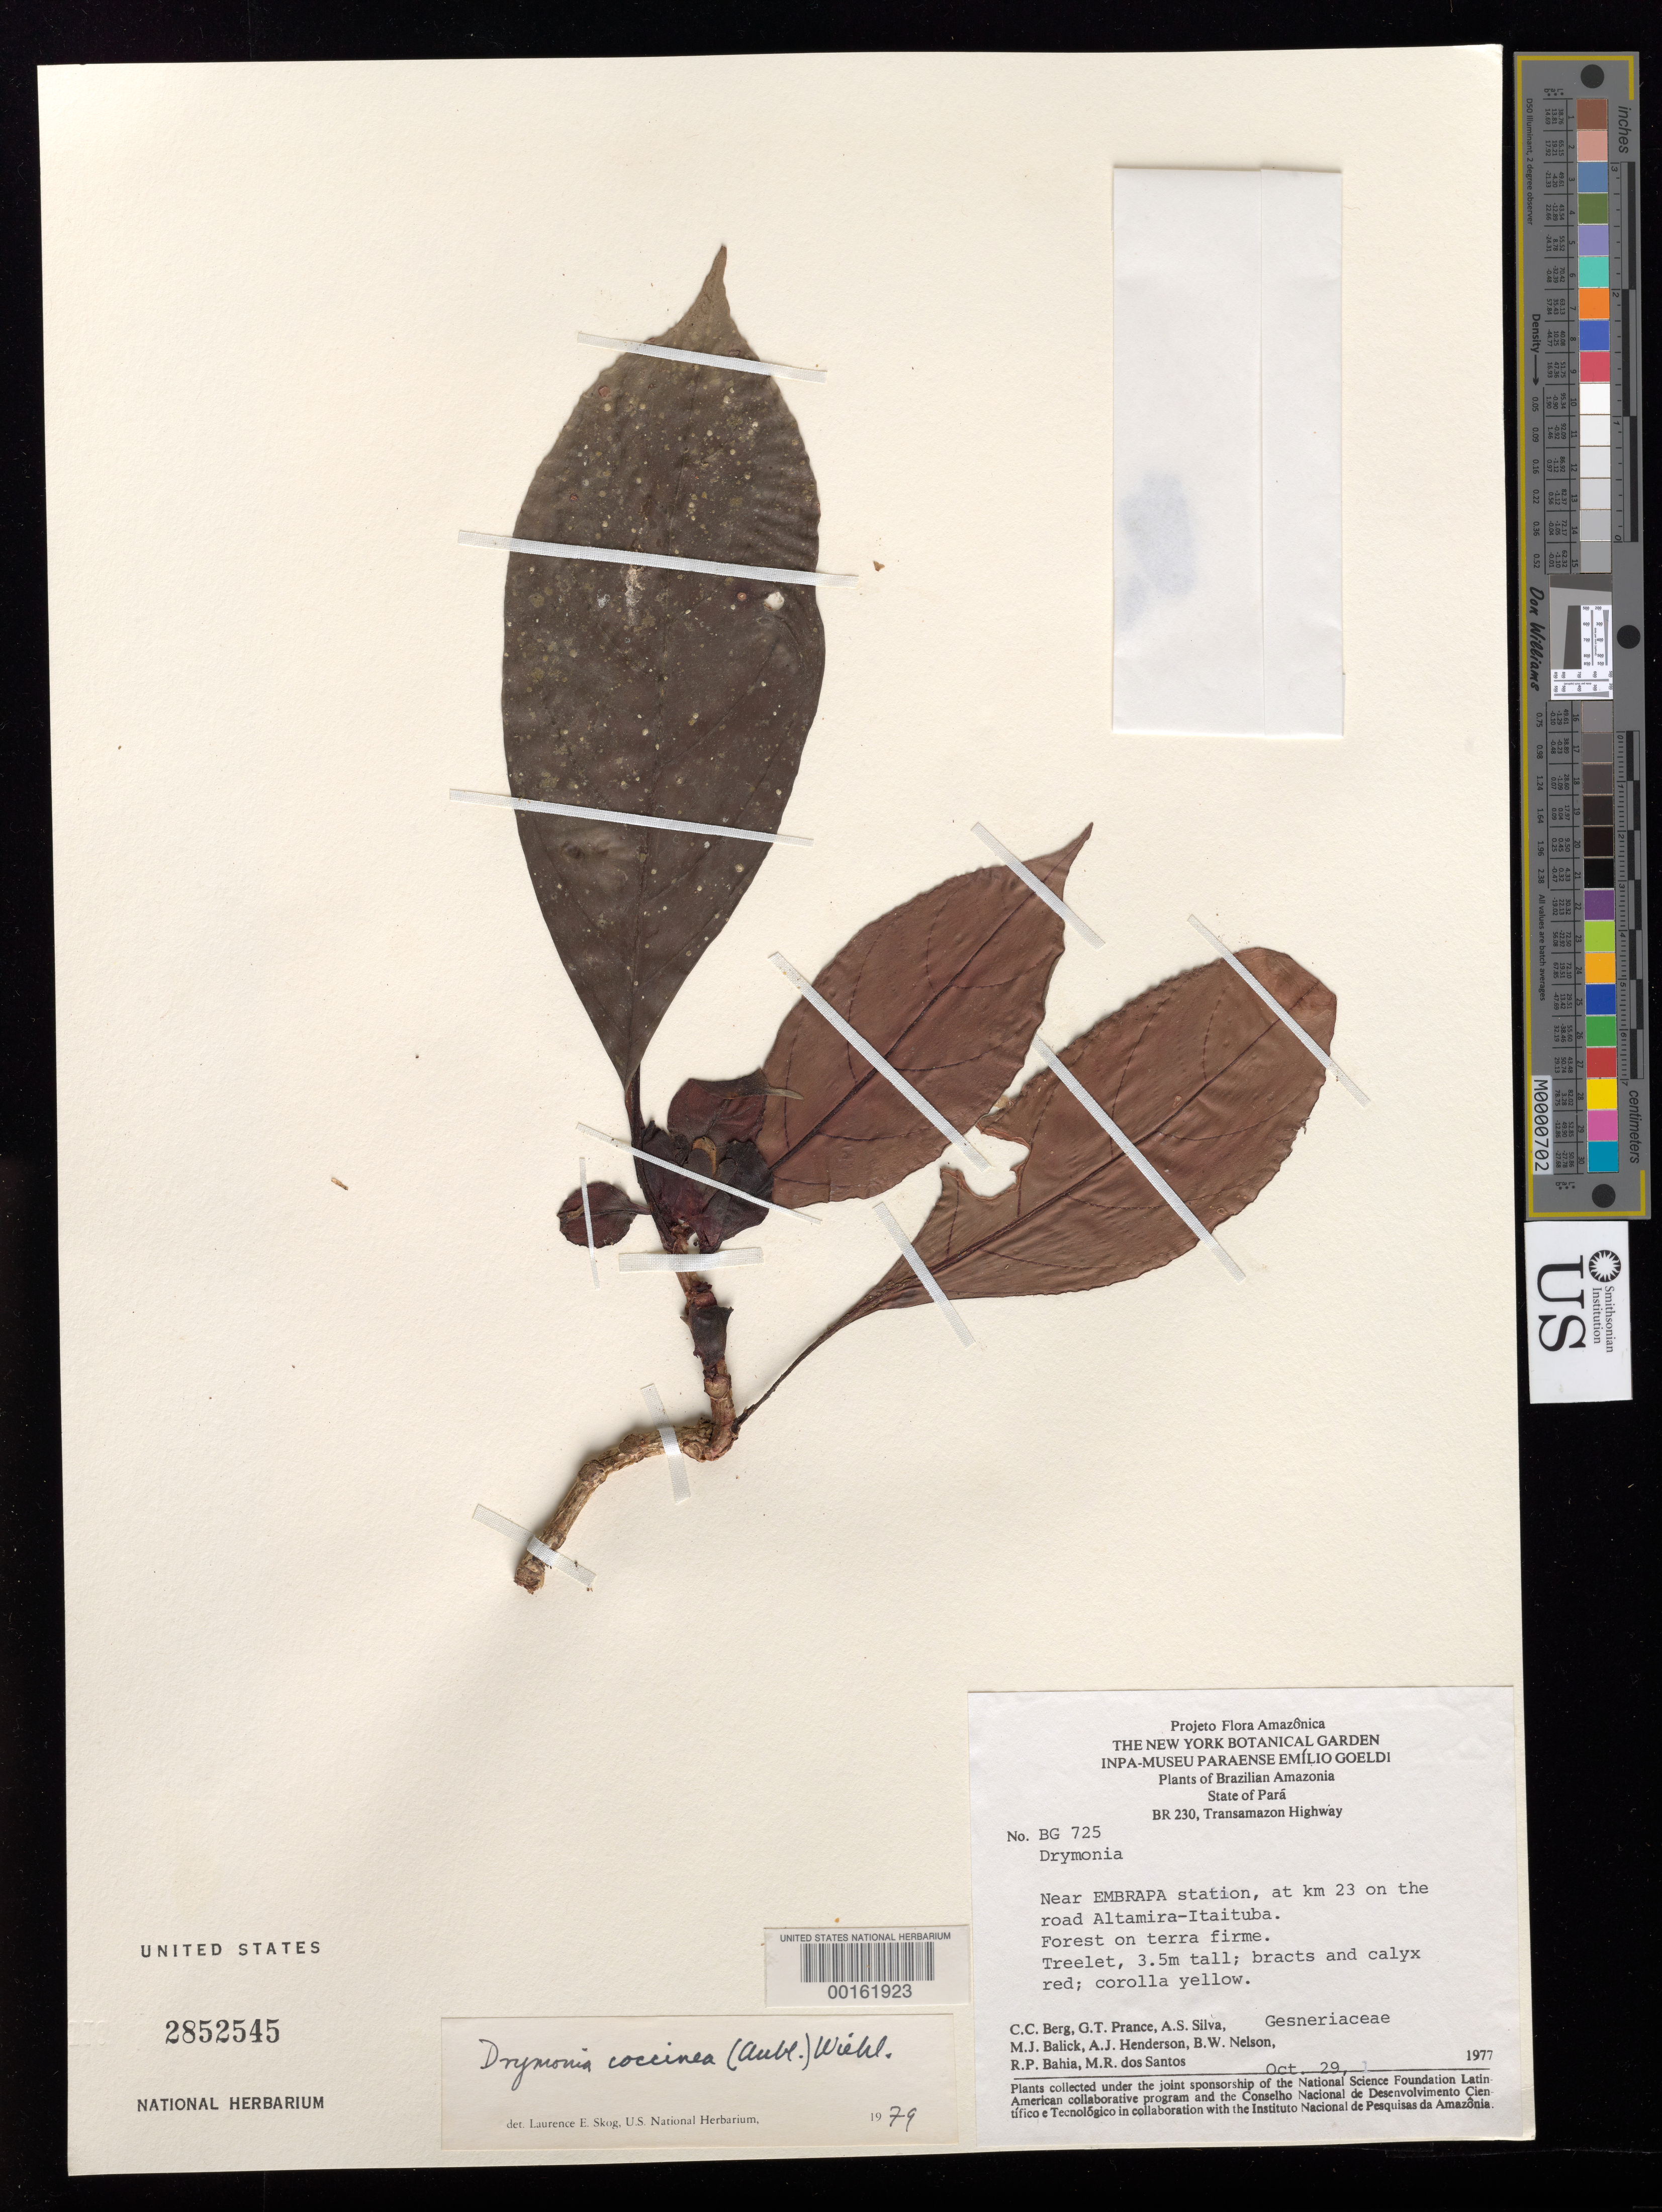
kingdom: Plantae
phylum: Tracheophyta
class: Magnoliopsida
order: Lamiales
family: Gesneriaceae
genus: Drymonia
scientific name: Drymonia coccinea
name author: (Aubl.) Wiehler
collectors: C. C. Berg, A. S. Silva, R. P. Bahia & M. R. Santos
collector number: BG 725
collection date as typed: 29 Oct 1977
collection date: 1977-10-29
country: Brazil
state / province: Pará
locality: Br 230, Transamazon highway, near Embrapa Station, at km 23 on the road Altamira-Itaituba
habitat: Forest on terra firme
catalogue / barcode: US 2852545